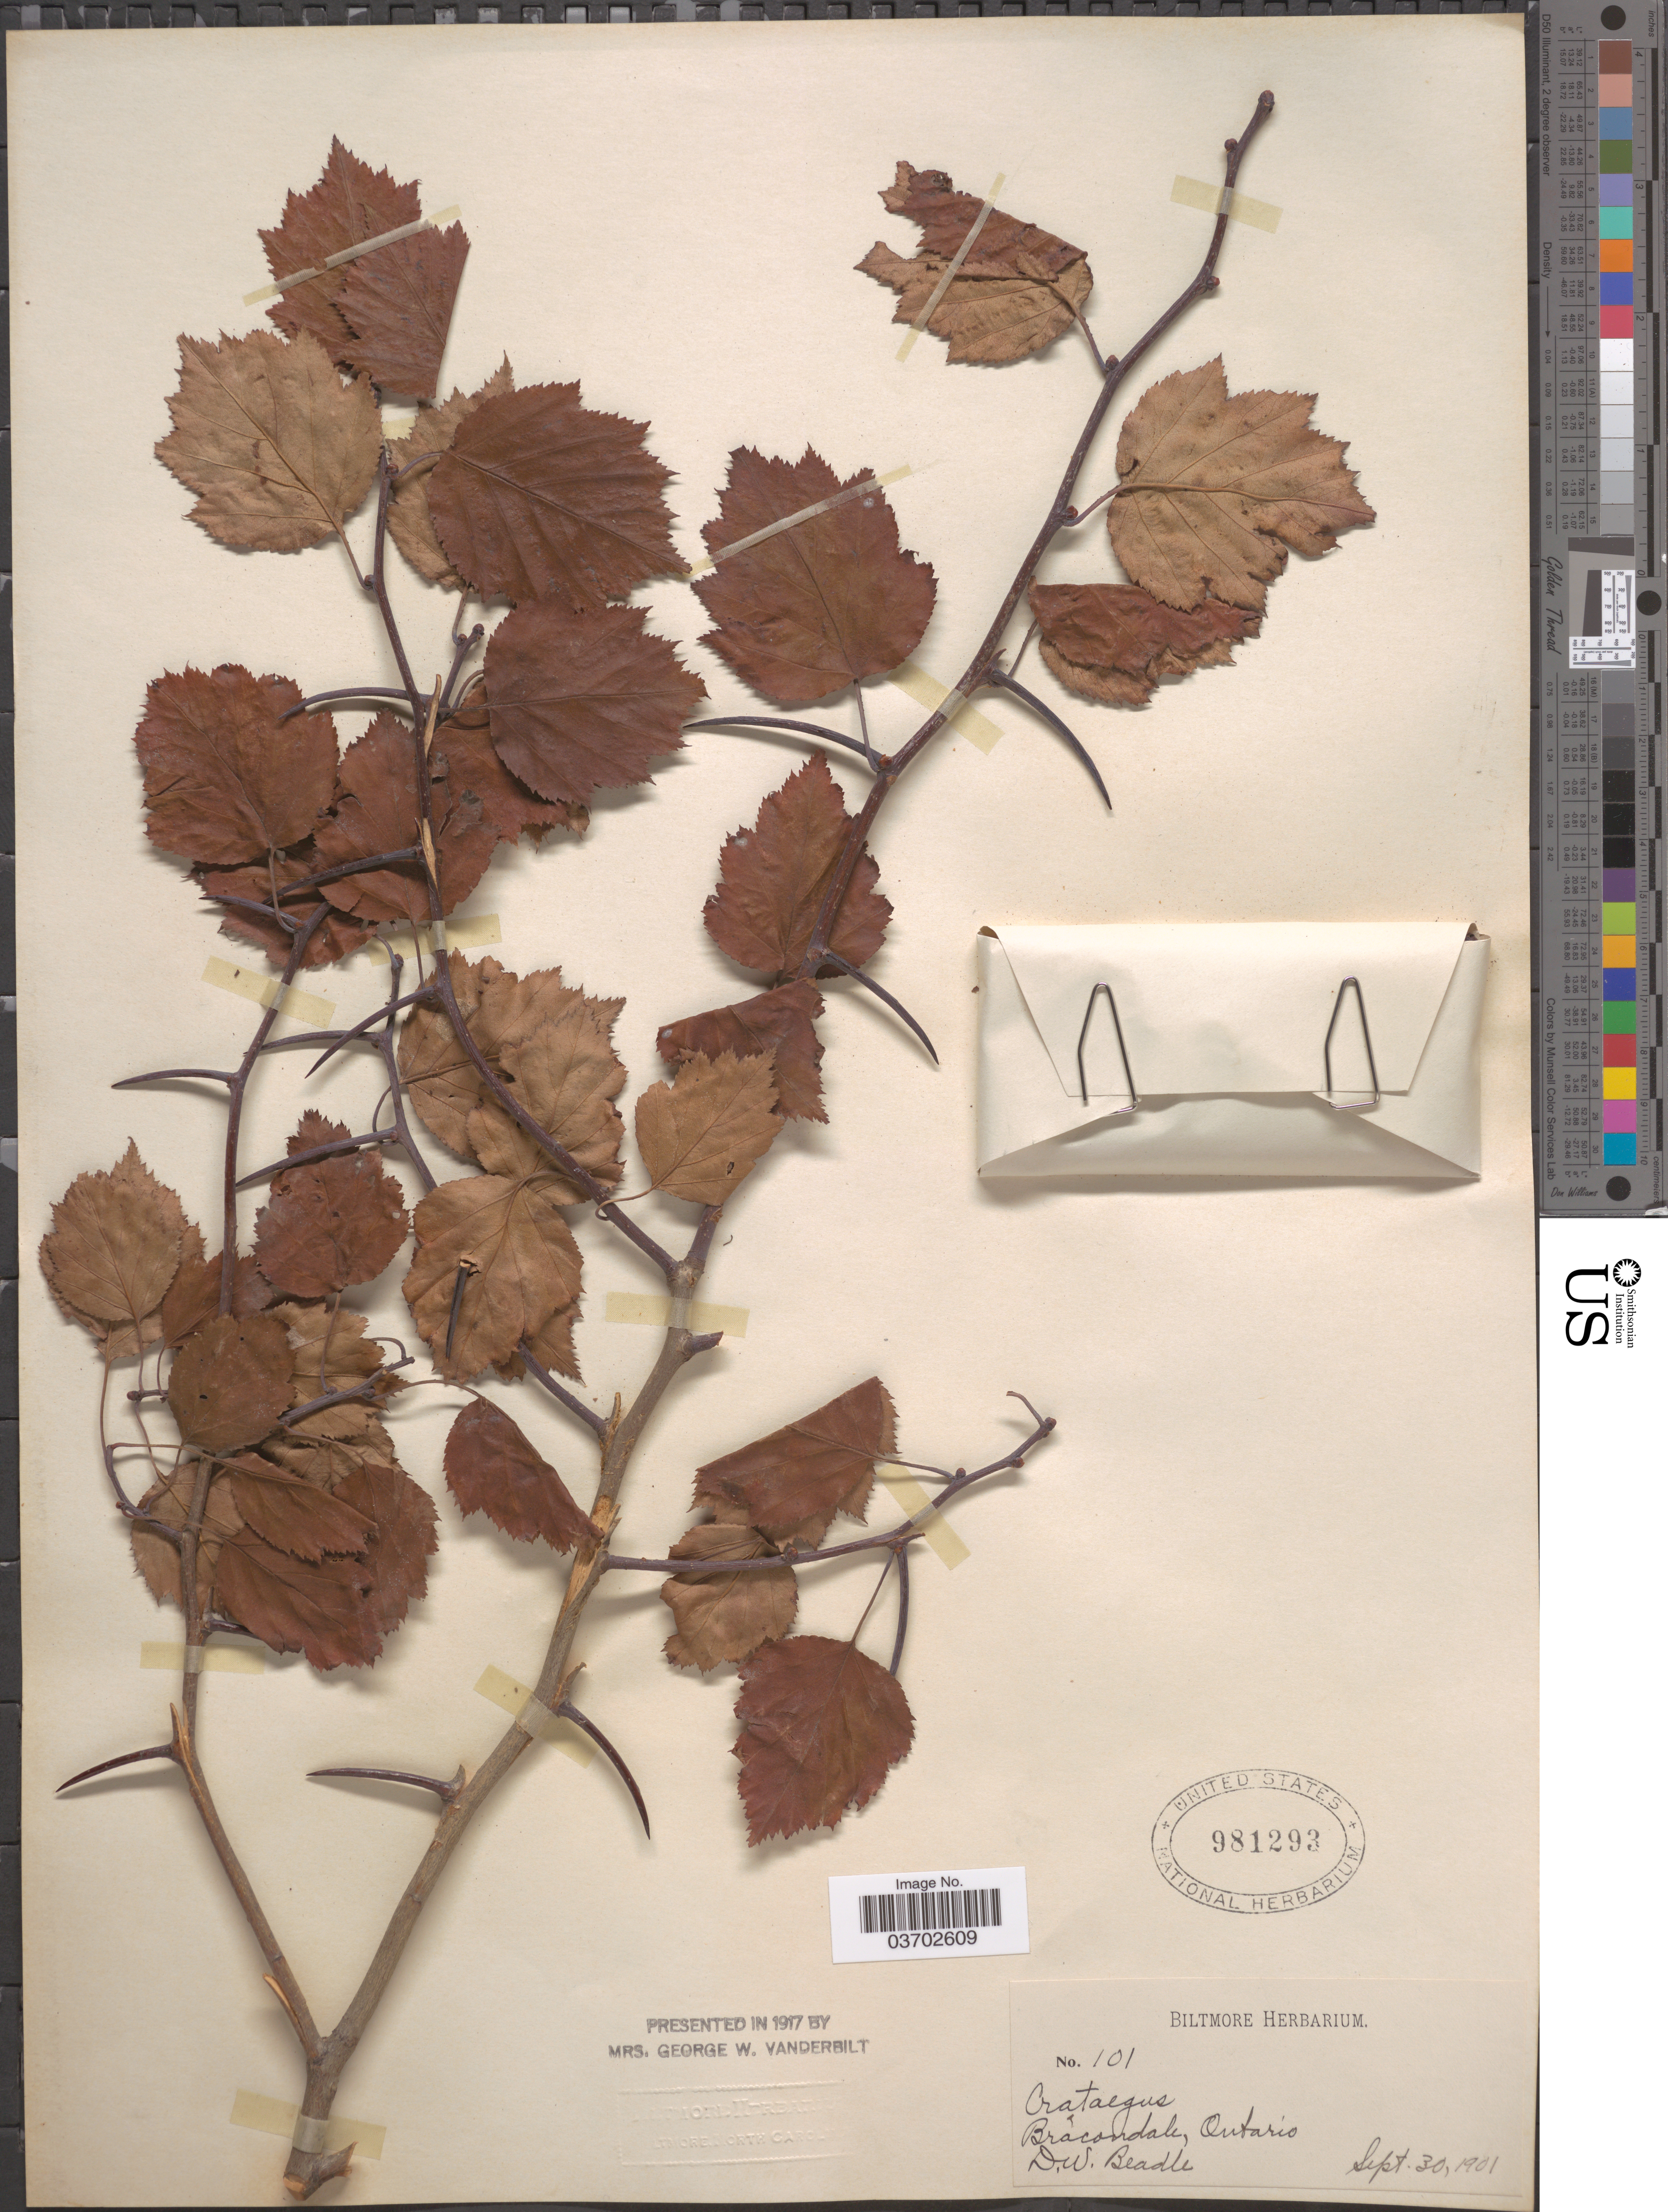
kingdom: Plantae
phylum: Tracheophyta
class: Magnoliopsida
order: Rosales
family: Rosaceae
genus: Crataegus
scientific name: Crataegus sp.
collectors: D. Beadle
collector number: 101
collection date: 1901-09-30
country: Canada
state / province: Ontario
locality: Bracondale.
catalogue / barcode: US 981293